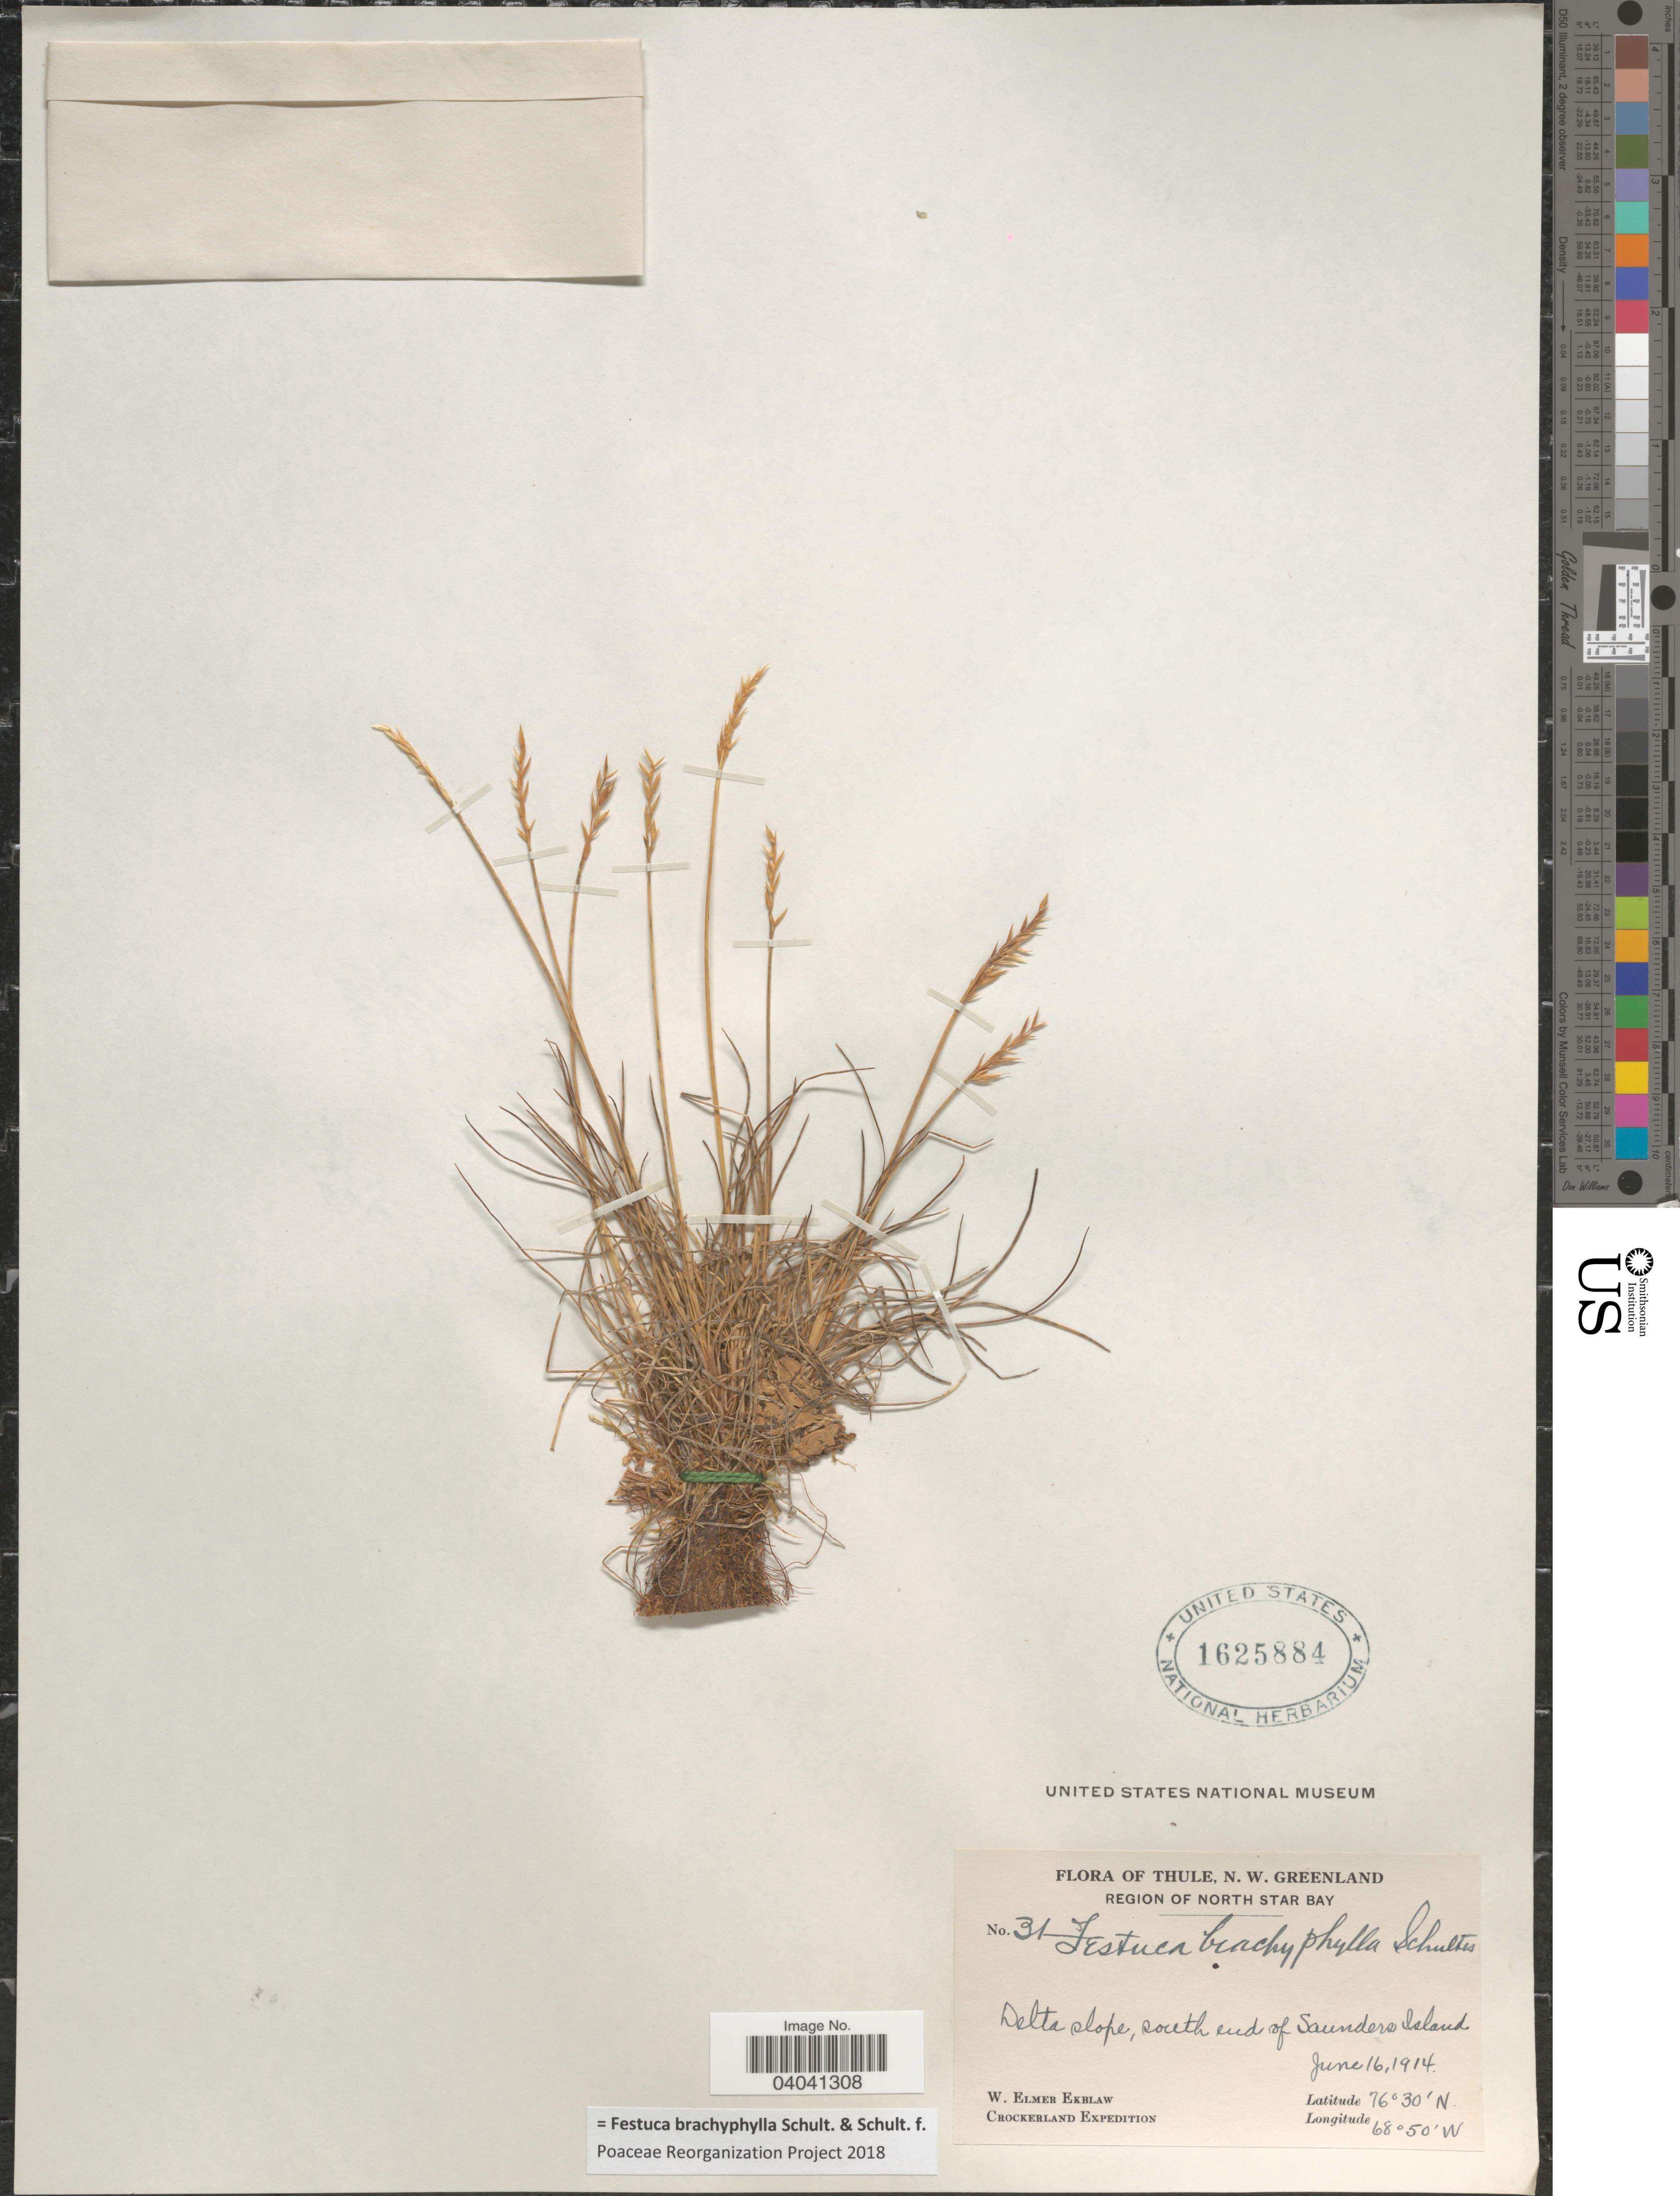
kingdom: Plantae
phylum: Tracheophyta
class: Liliopsida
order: Poales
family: Poaceae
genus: Festuca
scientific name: Festuca brachyphylla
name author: Schult. & Schult. f.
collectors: W. Ekblaw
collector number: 31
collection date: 1914-06-16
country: Greenland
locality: Thule, N. W. Greenland. Region of North Star Bay. Delta slope, south end of Saunders Island.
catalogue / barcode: US 1625884